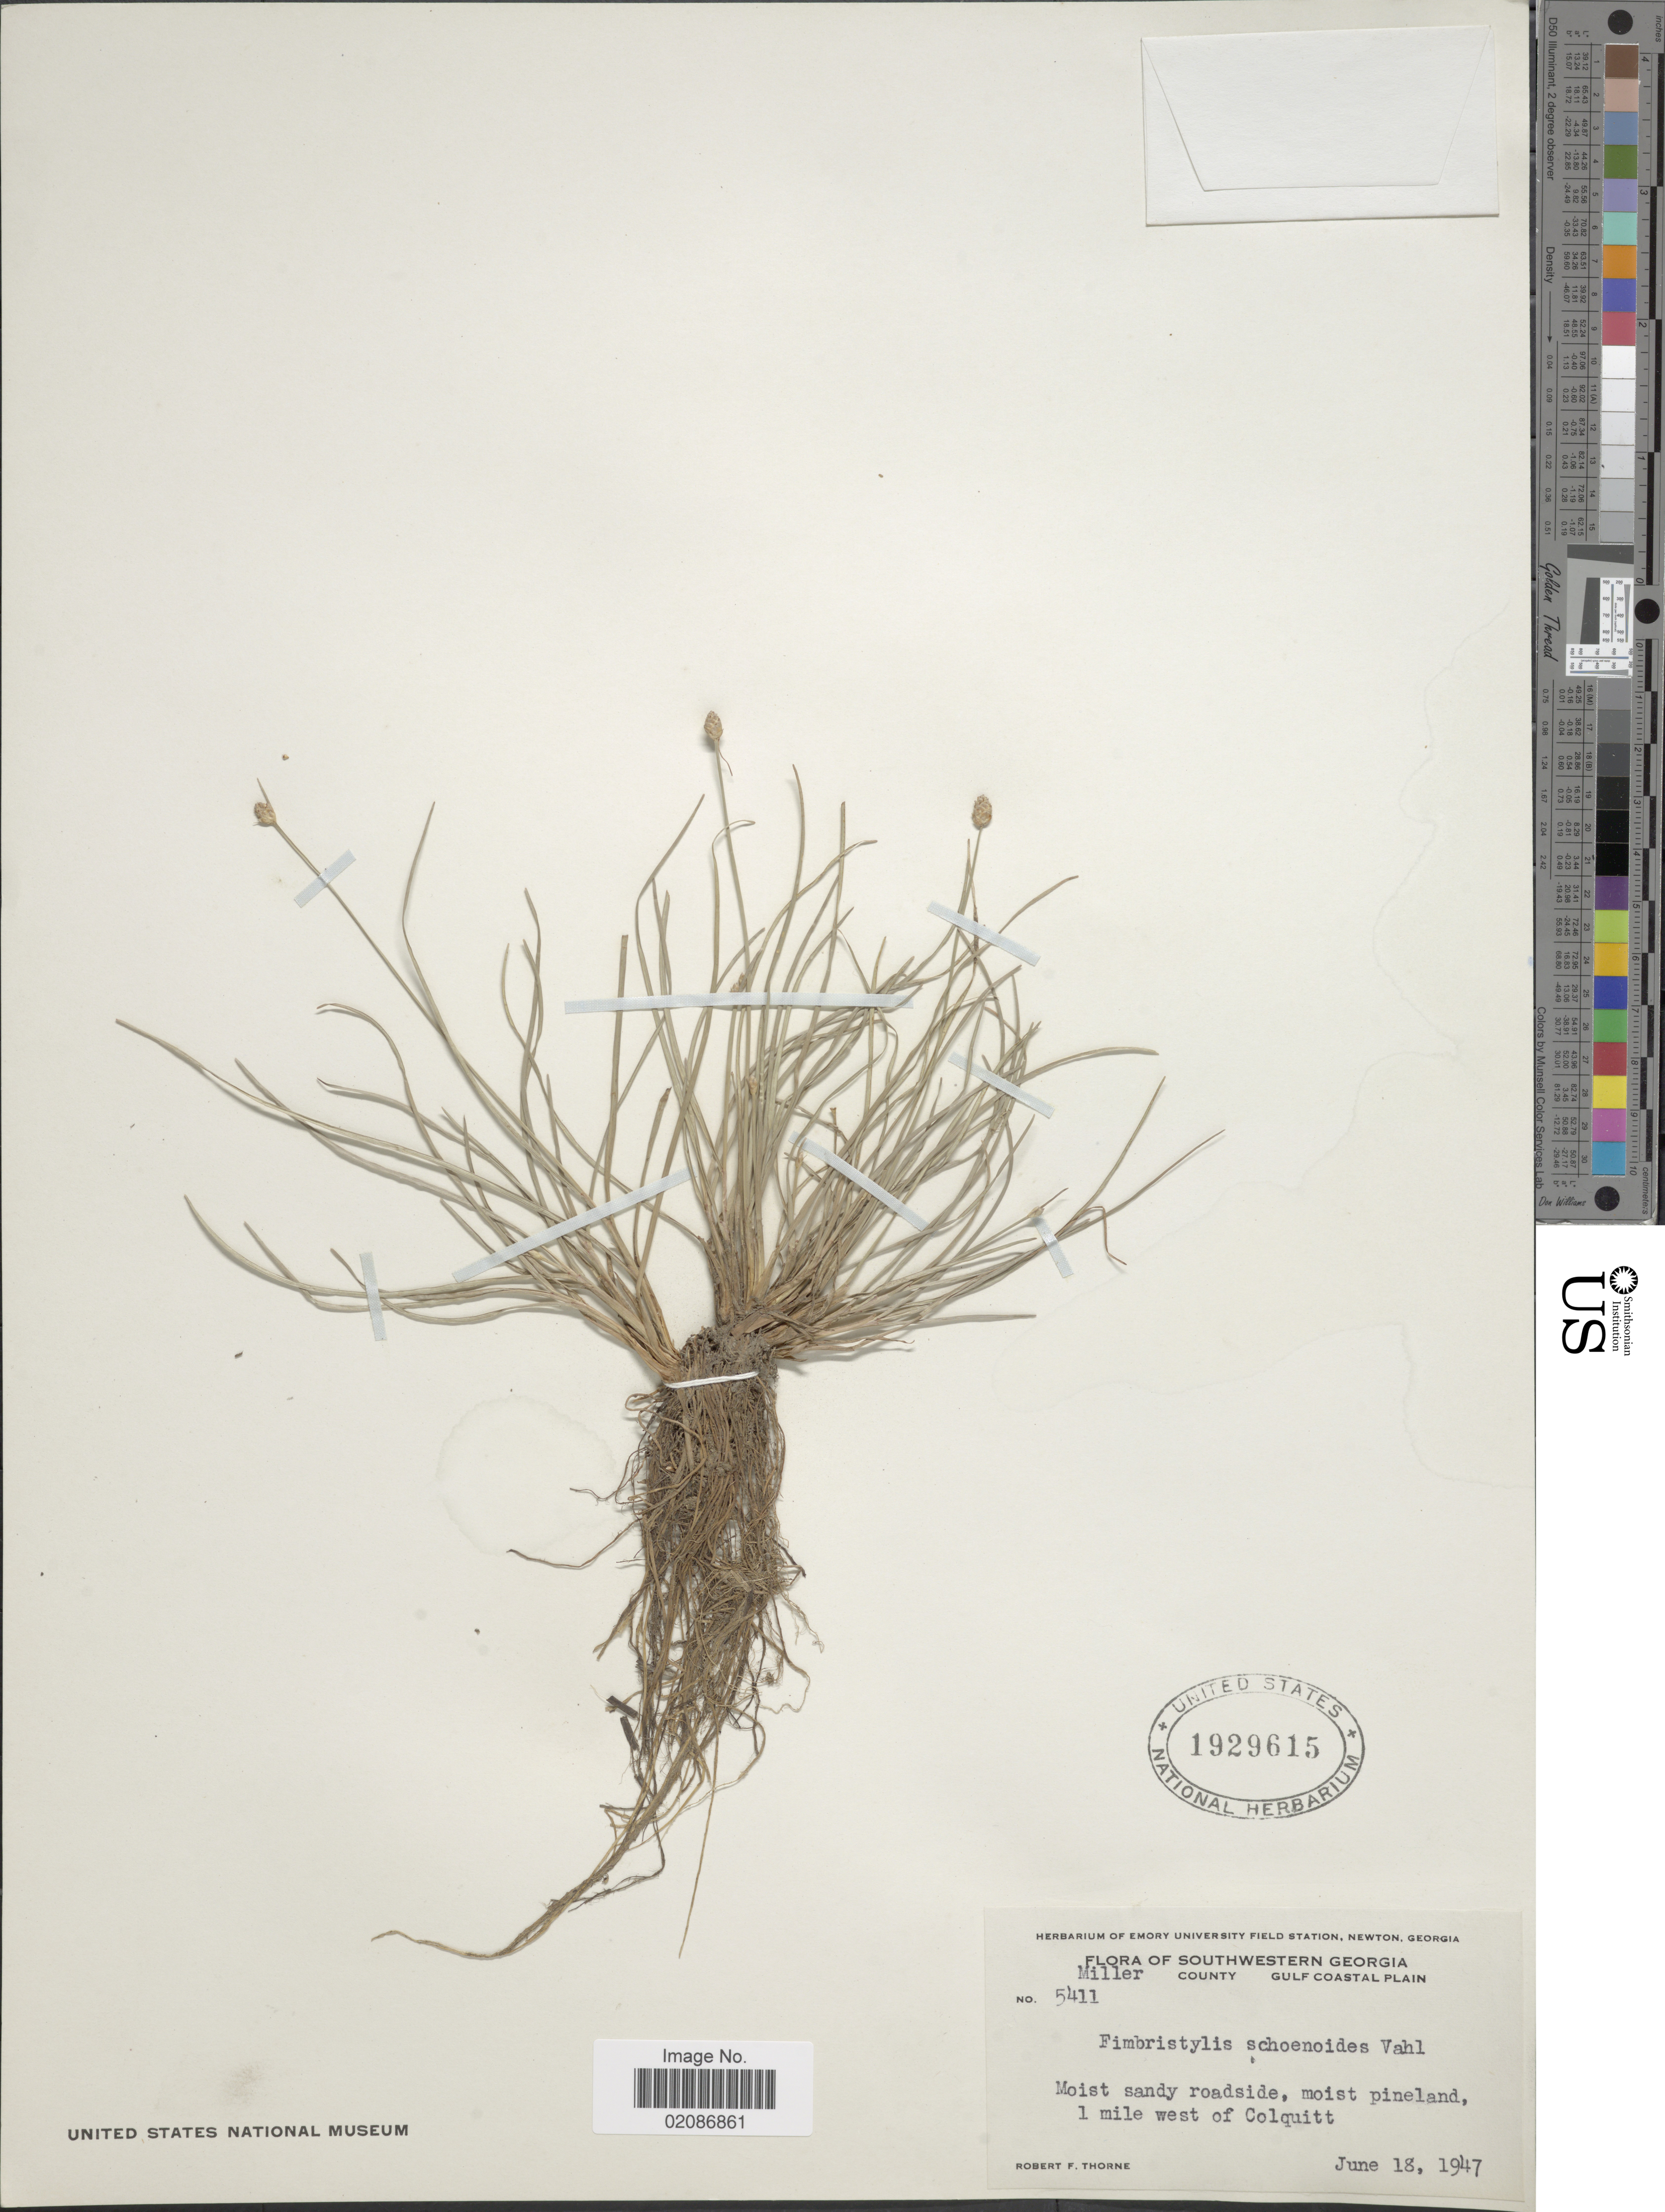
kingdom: Plantae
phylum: Tracheophyta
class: Liliopsida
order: Poales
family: Cyperaceae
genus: Fimbristylis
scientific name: Fimbristylis schoenoides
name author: (Retz.) Vahl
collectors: R. F. Thorne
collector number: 5411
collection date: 1947-06-18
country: United States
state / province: Georgia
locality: Southwestern Georgia, Miller County, Gulf Coastal Plain, 1 mile west of Colquitt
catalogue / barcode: US 1929615